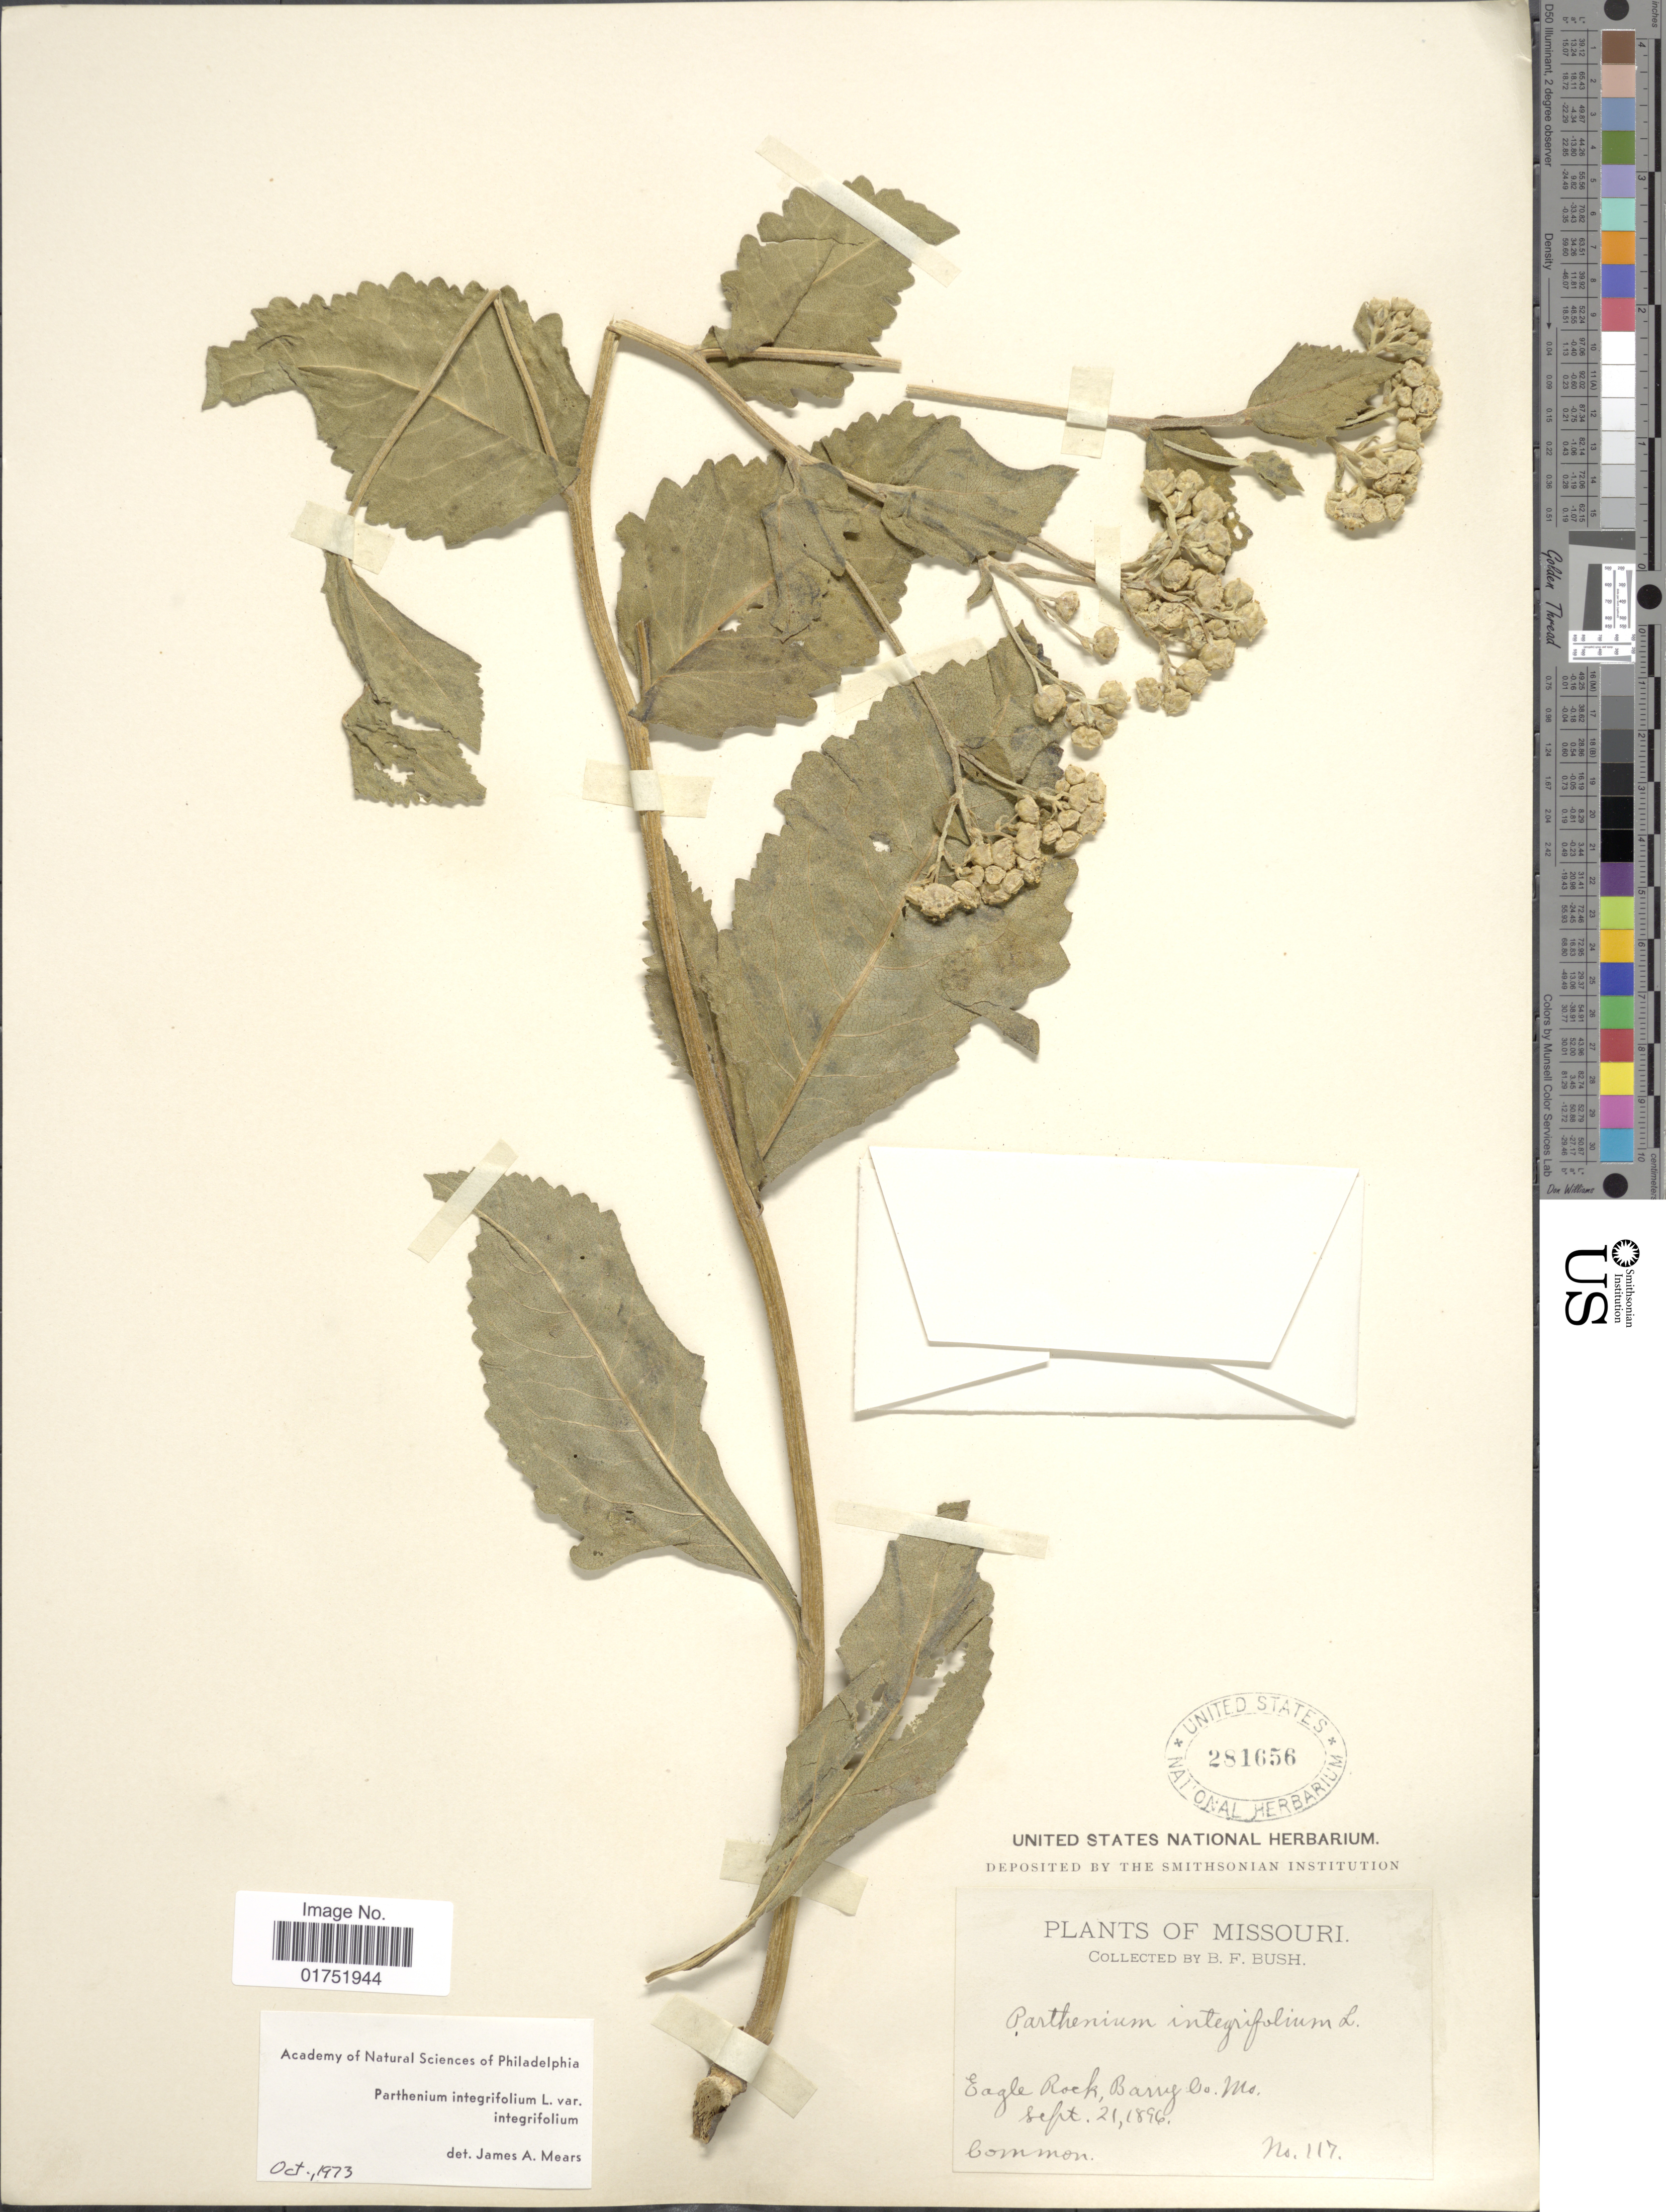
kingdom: Plantae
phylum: Tracheophyta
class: Magnoliopsida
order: Asterales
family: Asteraceae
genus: Parthenium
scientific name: Parthenium integrifolium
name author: L.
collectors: B. F. Bush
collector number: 117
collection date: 1896-09-21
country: United States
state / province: Missouri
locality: Eagle Rock, Barry Co., Mo.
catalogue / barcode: US 281656